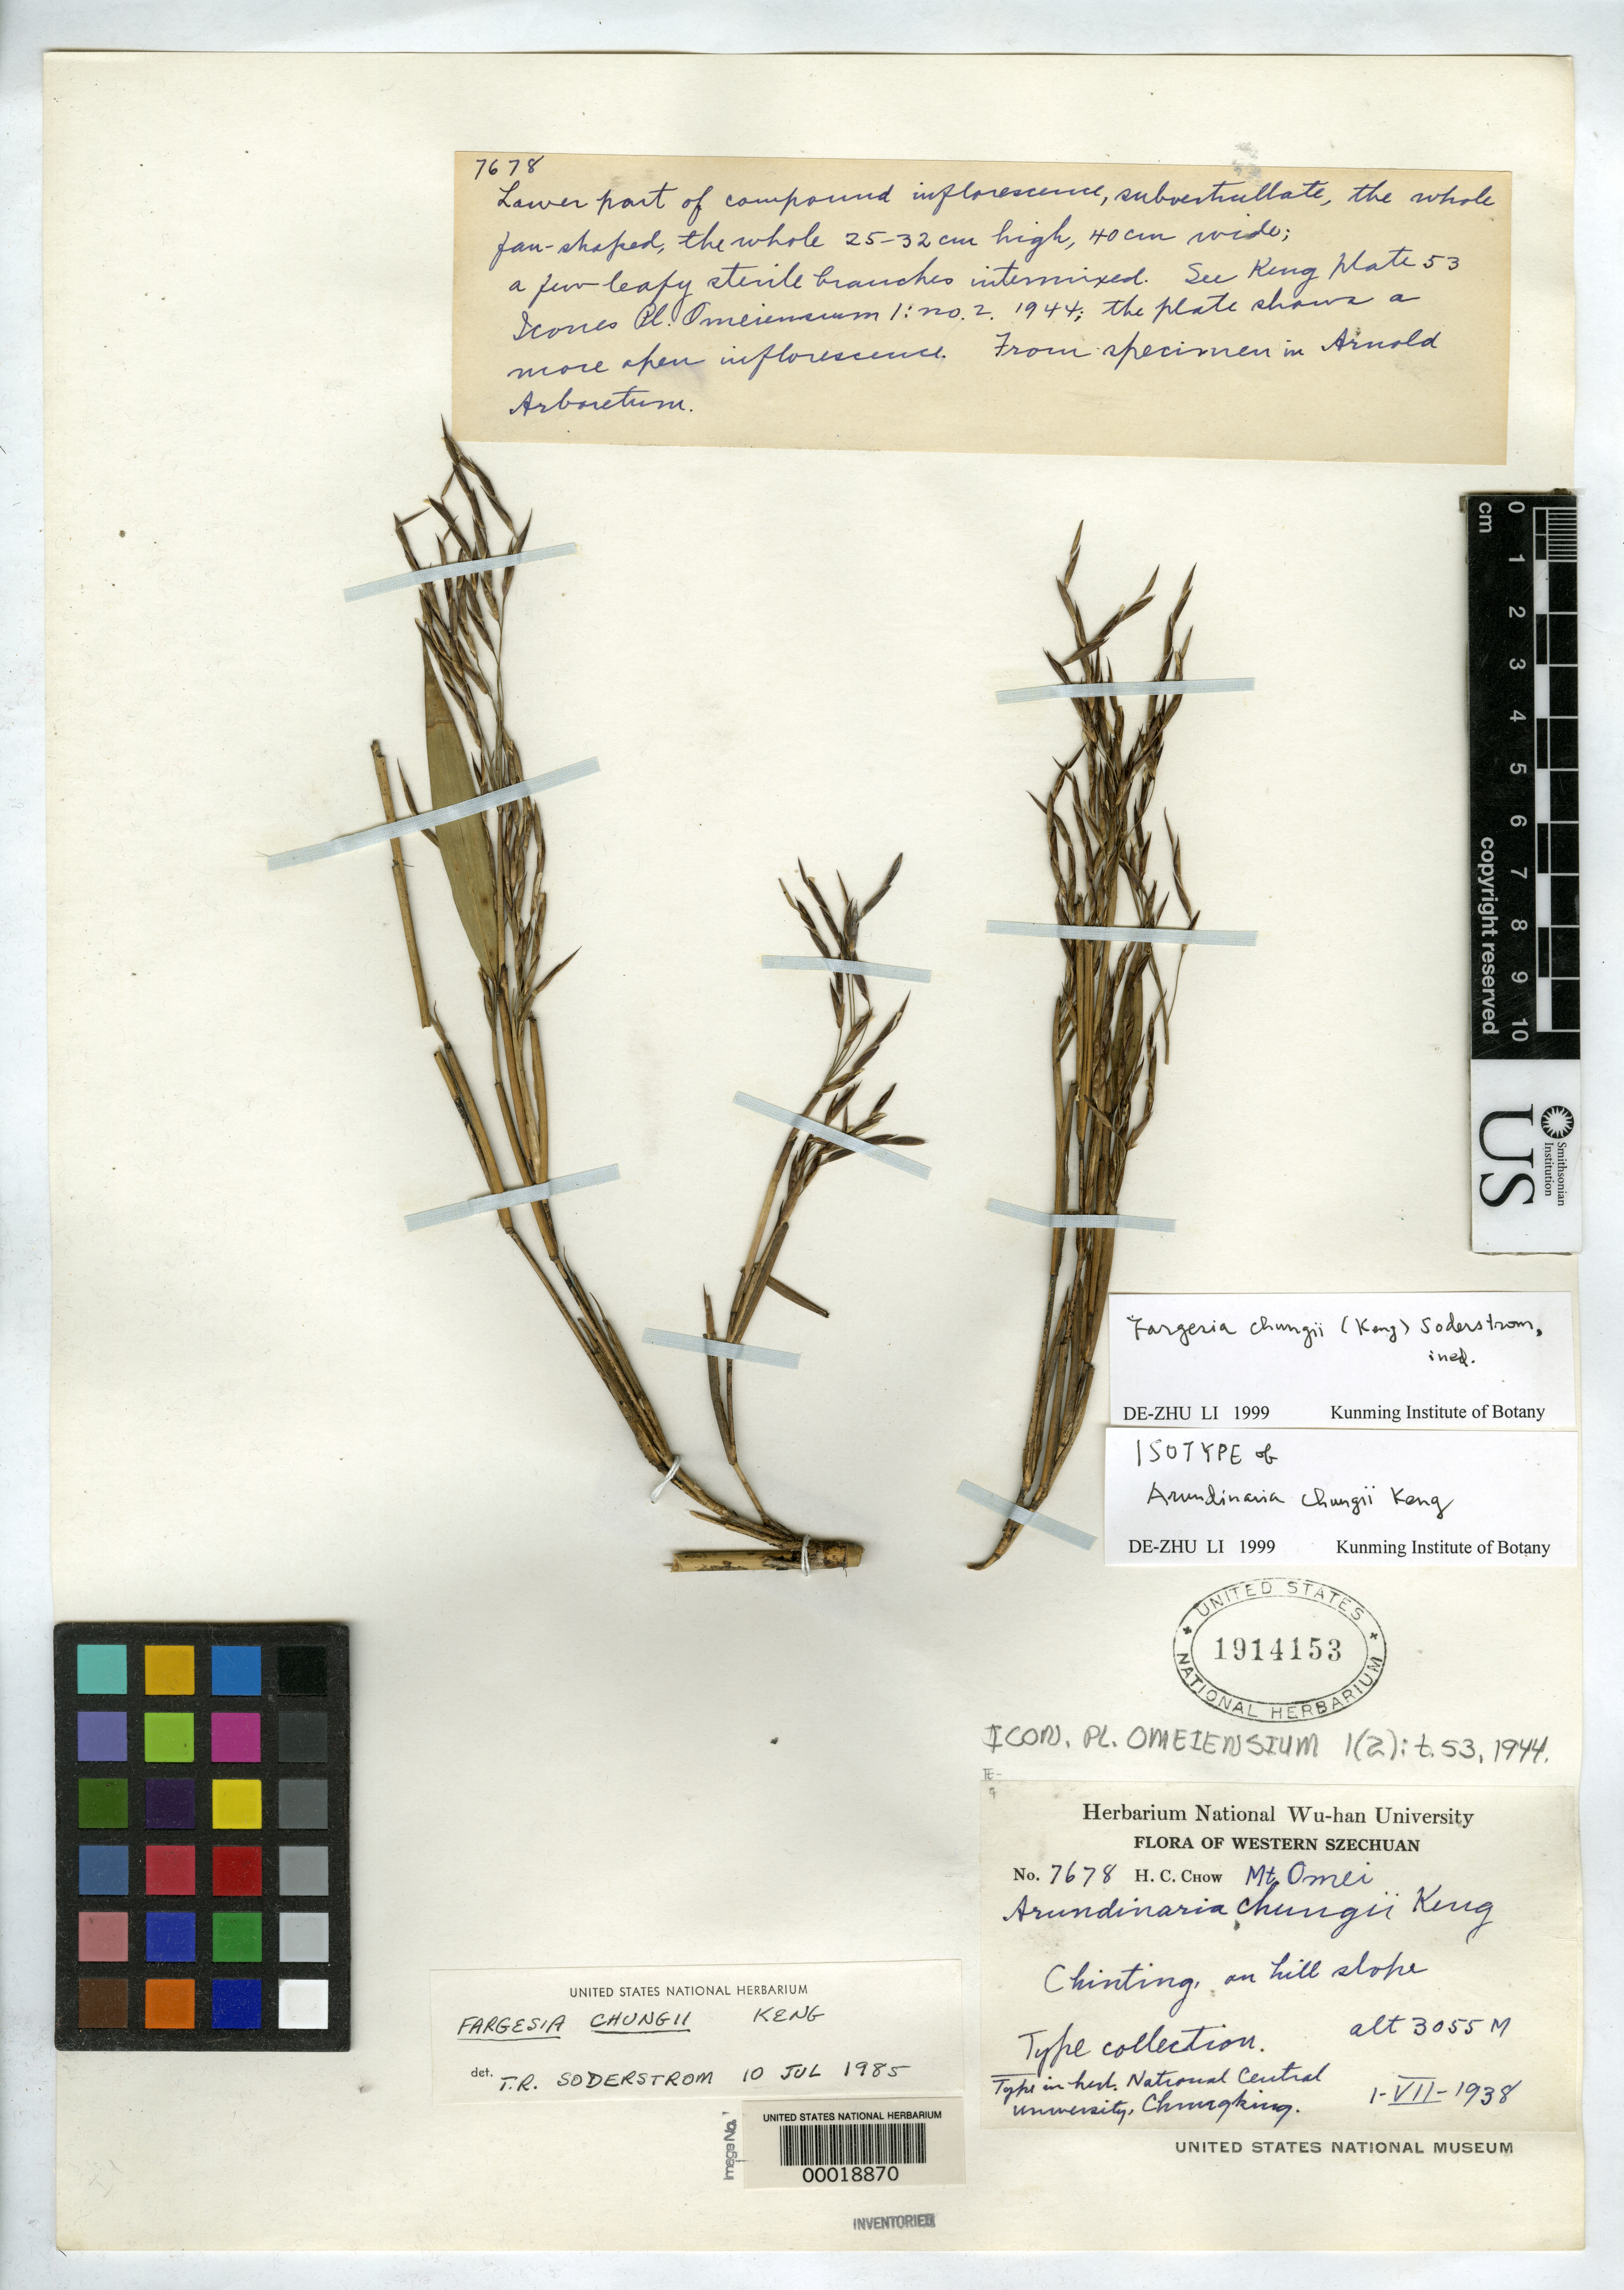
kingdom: Plantae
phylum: Tracheophyta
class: Liliopsida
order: Poales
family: Poaceae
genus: Arundinaria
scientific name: Arundinaria chungii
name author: Keng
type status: Isotype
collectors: H. Chow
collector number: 7678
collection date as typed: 01 Jul 1938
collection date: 1938-07-01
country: China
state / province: Sichuan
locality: Mt. Omei.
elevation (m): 3055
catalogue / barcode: US 1914153